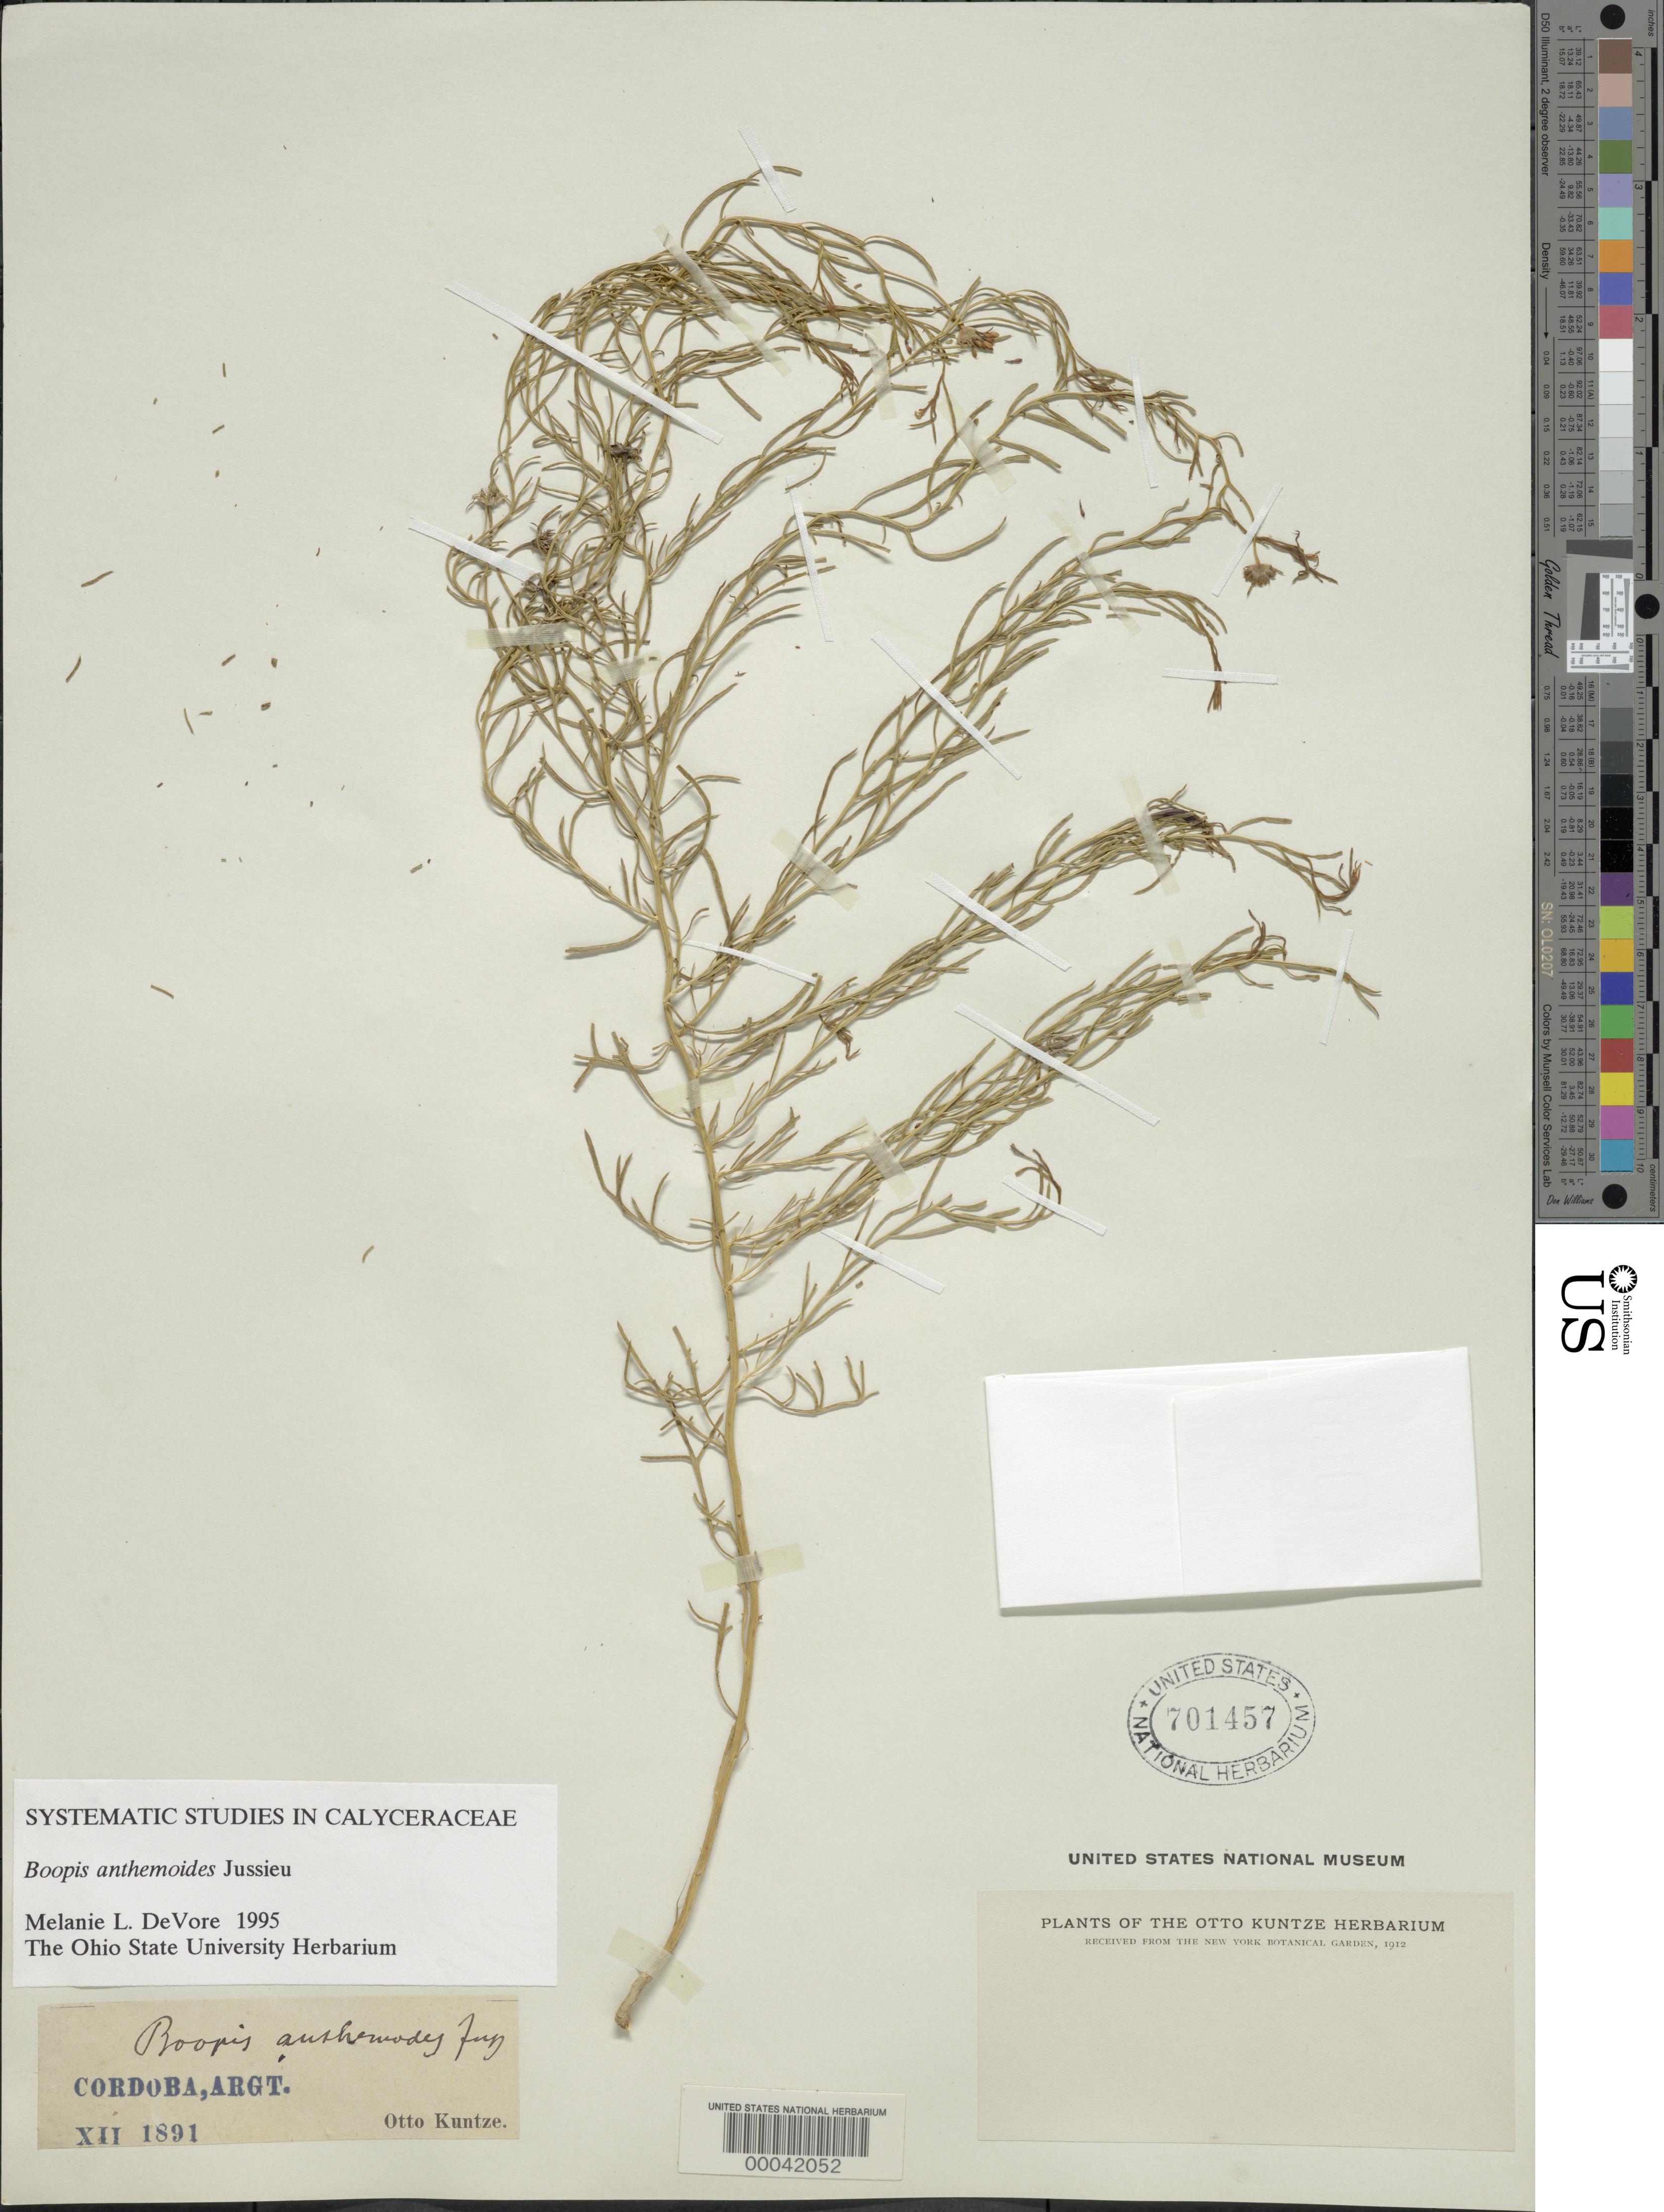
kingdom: Plantae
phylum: Tracheophyta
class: Magnoliopsida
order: Asterales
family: Calyceraceae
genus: Boopis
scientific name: Boopis anthemoides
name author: Juss.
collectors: C.E.O. Kuntze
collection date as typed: Dec 1891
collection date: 1891-12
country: Argentina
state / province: Córdoba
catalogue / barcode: US 701457